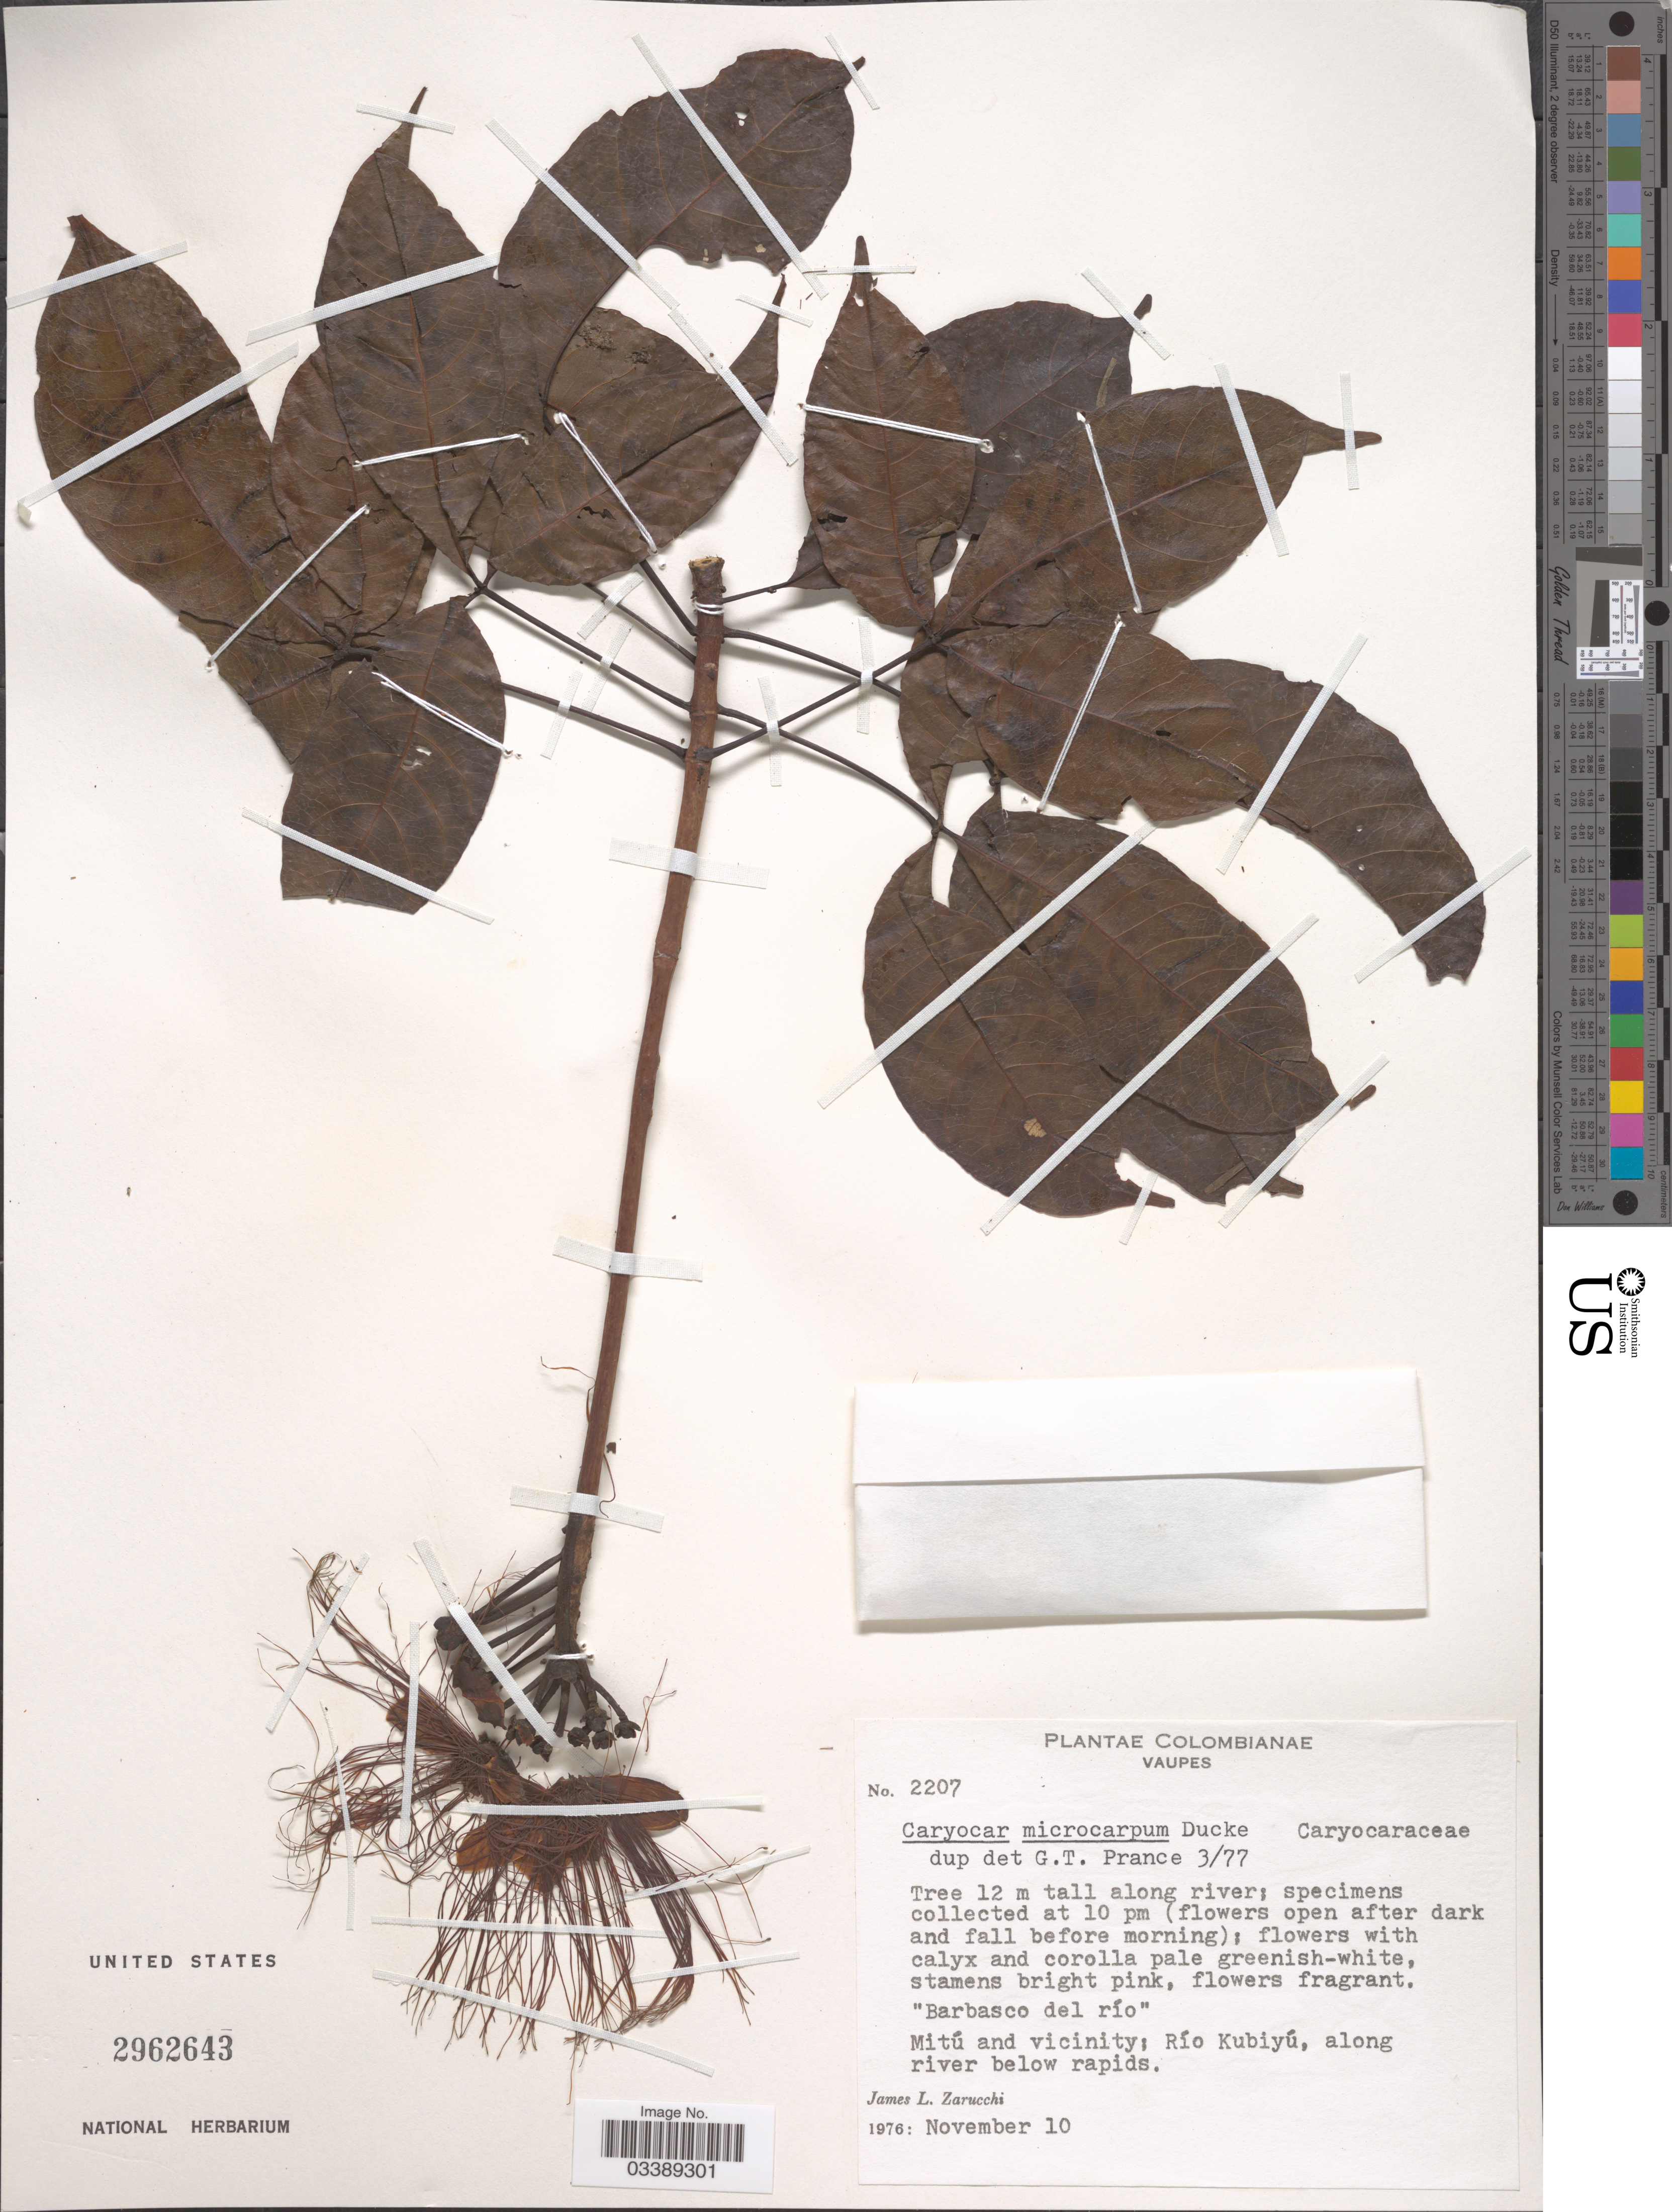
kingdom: Plantae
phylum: Tracheophyta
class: Magnoliopsida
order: Malpighiales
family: Caryocaraceae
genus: Caryocar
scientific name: Caryocar microcarpum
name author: Ducke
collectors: J. L. Zarucchi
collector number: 2207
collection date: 1976-11-10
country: Colombia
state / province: Vaupés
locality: Mitú and vicinity: Río Kubiyú, along river below rapids.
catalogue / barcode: US 2962643